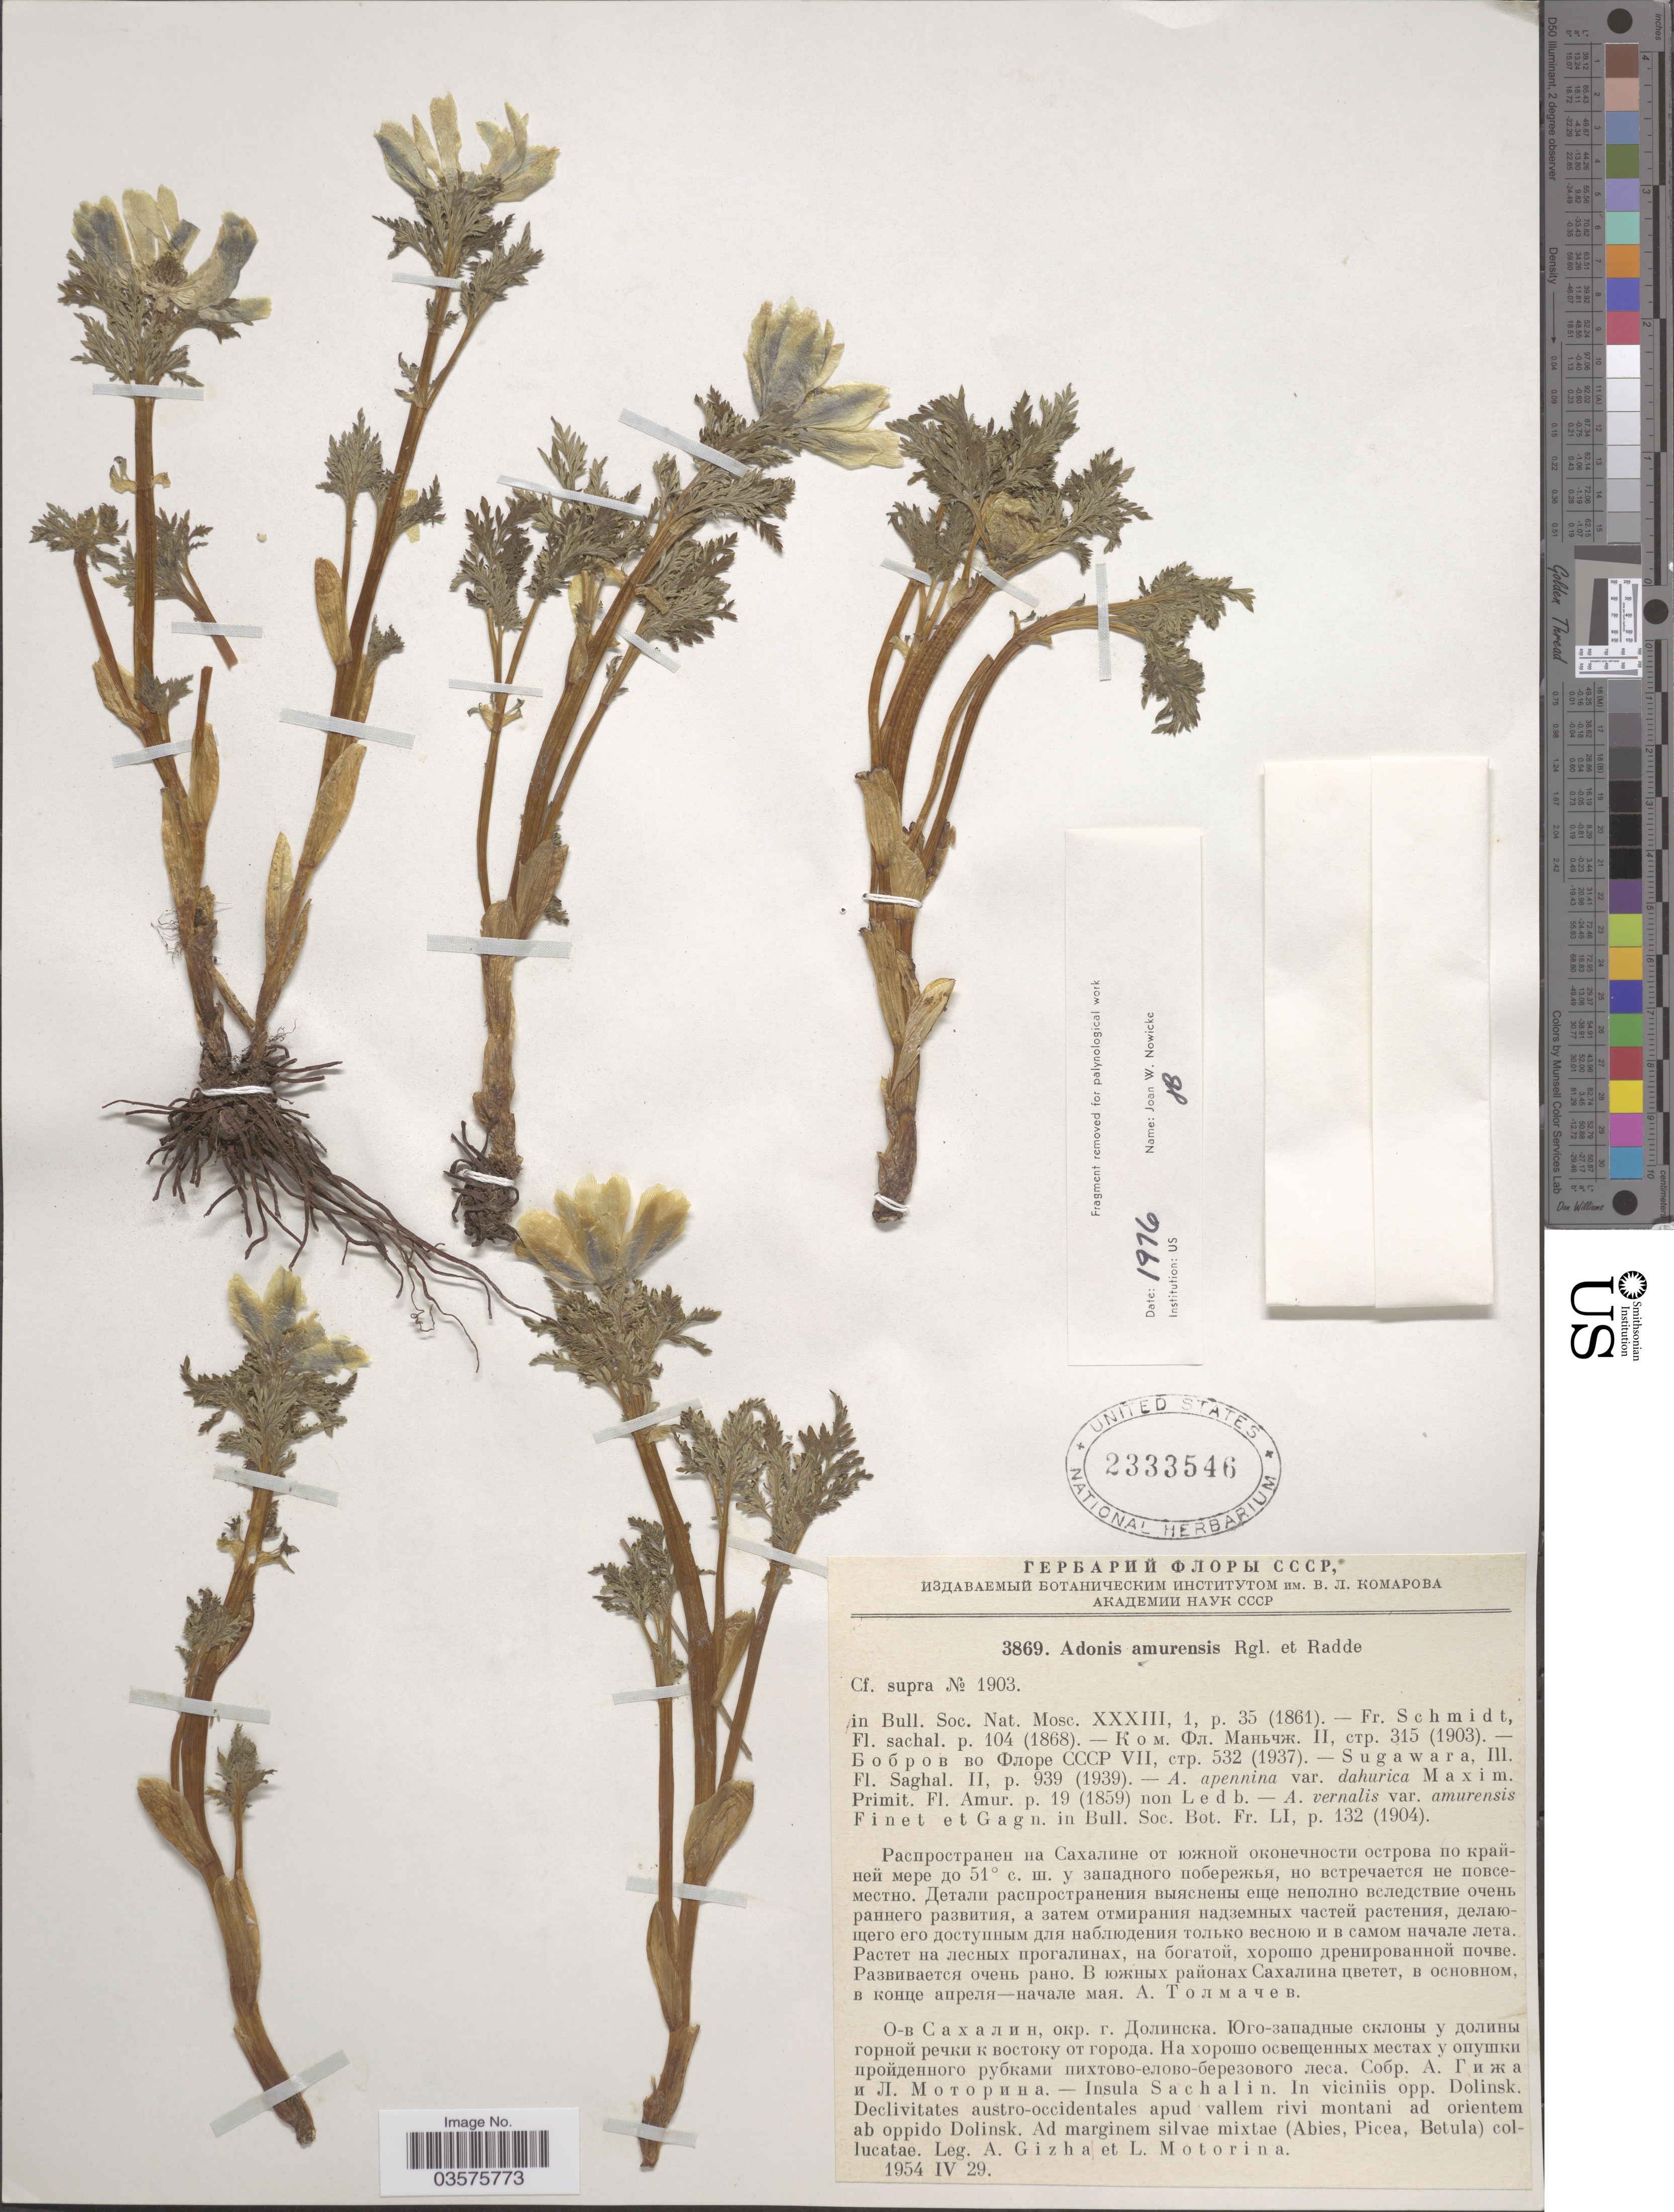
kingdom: Plantae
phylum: Tracheophyta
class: Magnoliopsida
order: Ranunculales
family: Ranunculaceae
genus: Adonis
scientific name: Adonis amurensis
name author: Regel & Radde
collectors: A. Gizha & L. Motorina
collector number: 3869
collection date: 1954-04-29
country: Russian Federation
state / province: Sakhalin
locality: Insula Sachalin. In viciniis opp. Dolinsk. Declivitates austro-occidentales apud vallem rivi montani ad orientem ab oppido Dolinsk. Ad marginem silvae mixtae (Abies, Picea, Betula).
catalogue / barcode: US 2333546